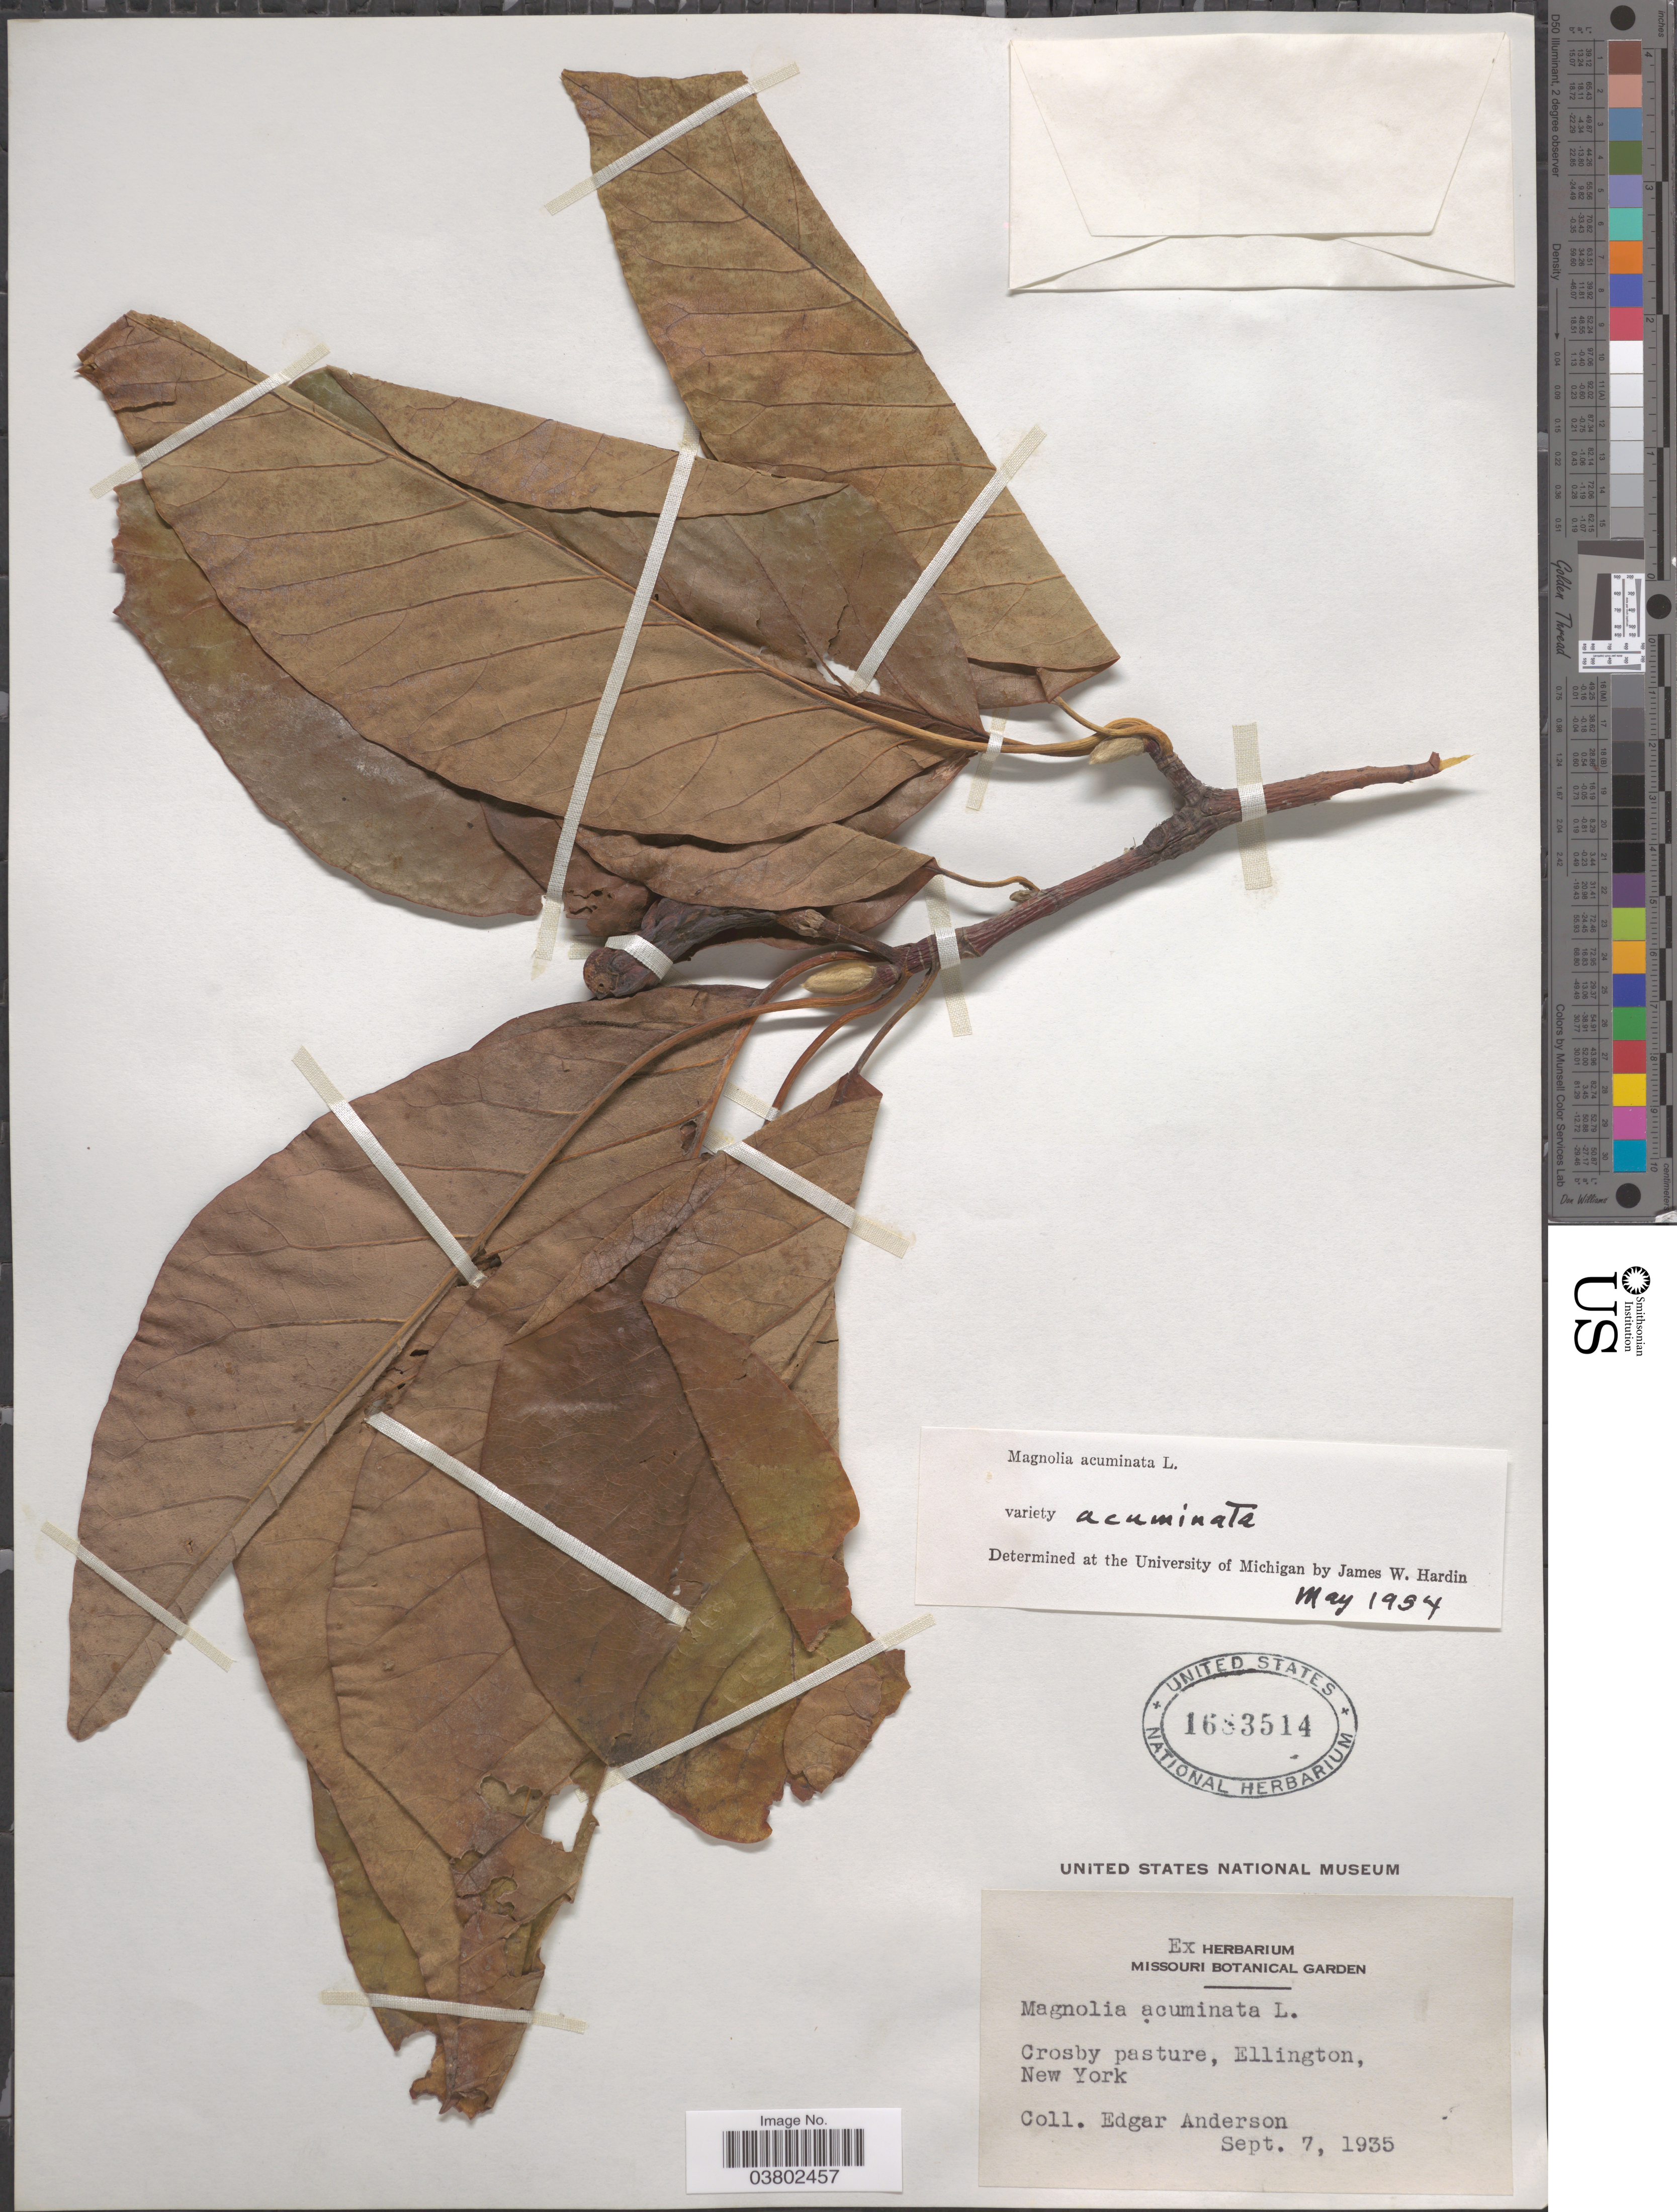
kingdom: Plantae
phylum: Tracheophyta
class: Magnoliopsida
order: Magnoliales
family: Magnoliaceae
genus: Magnolia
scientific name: Magnolia acuminata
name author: (L.) L.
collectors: E. S. Anderson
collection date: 1935-09-07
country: United States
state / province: New York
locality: Crosby pasture, Ellington.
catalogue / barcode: US 1683514